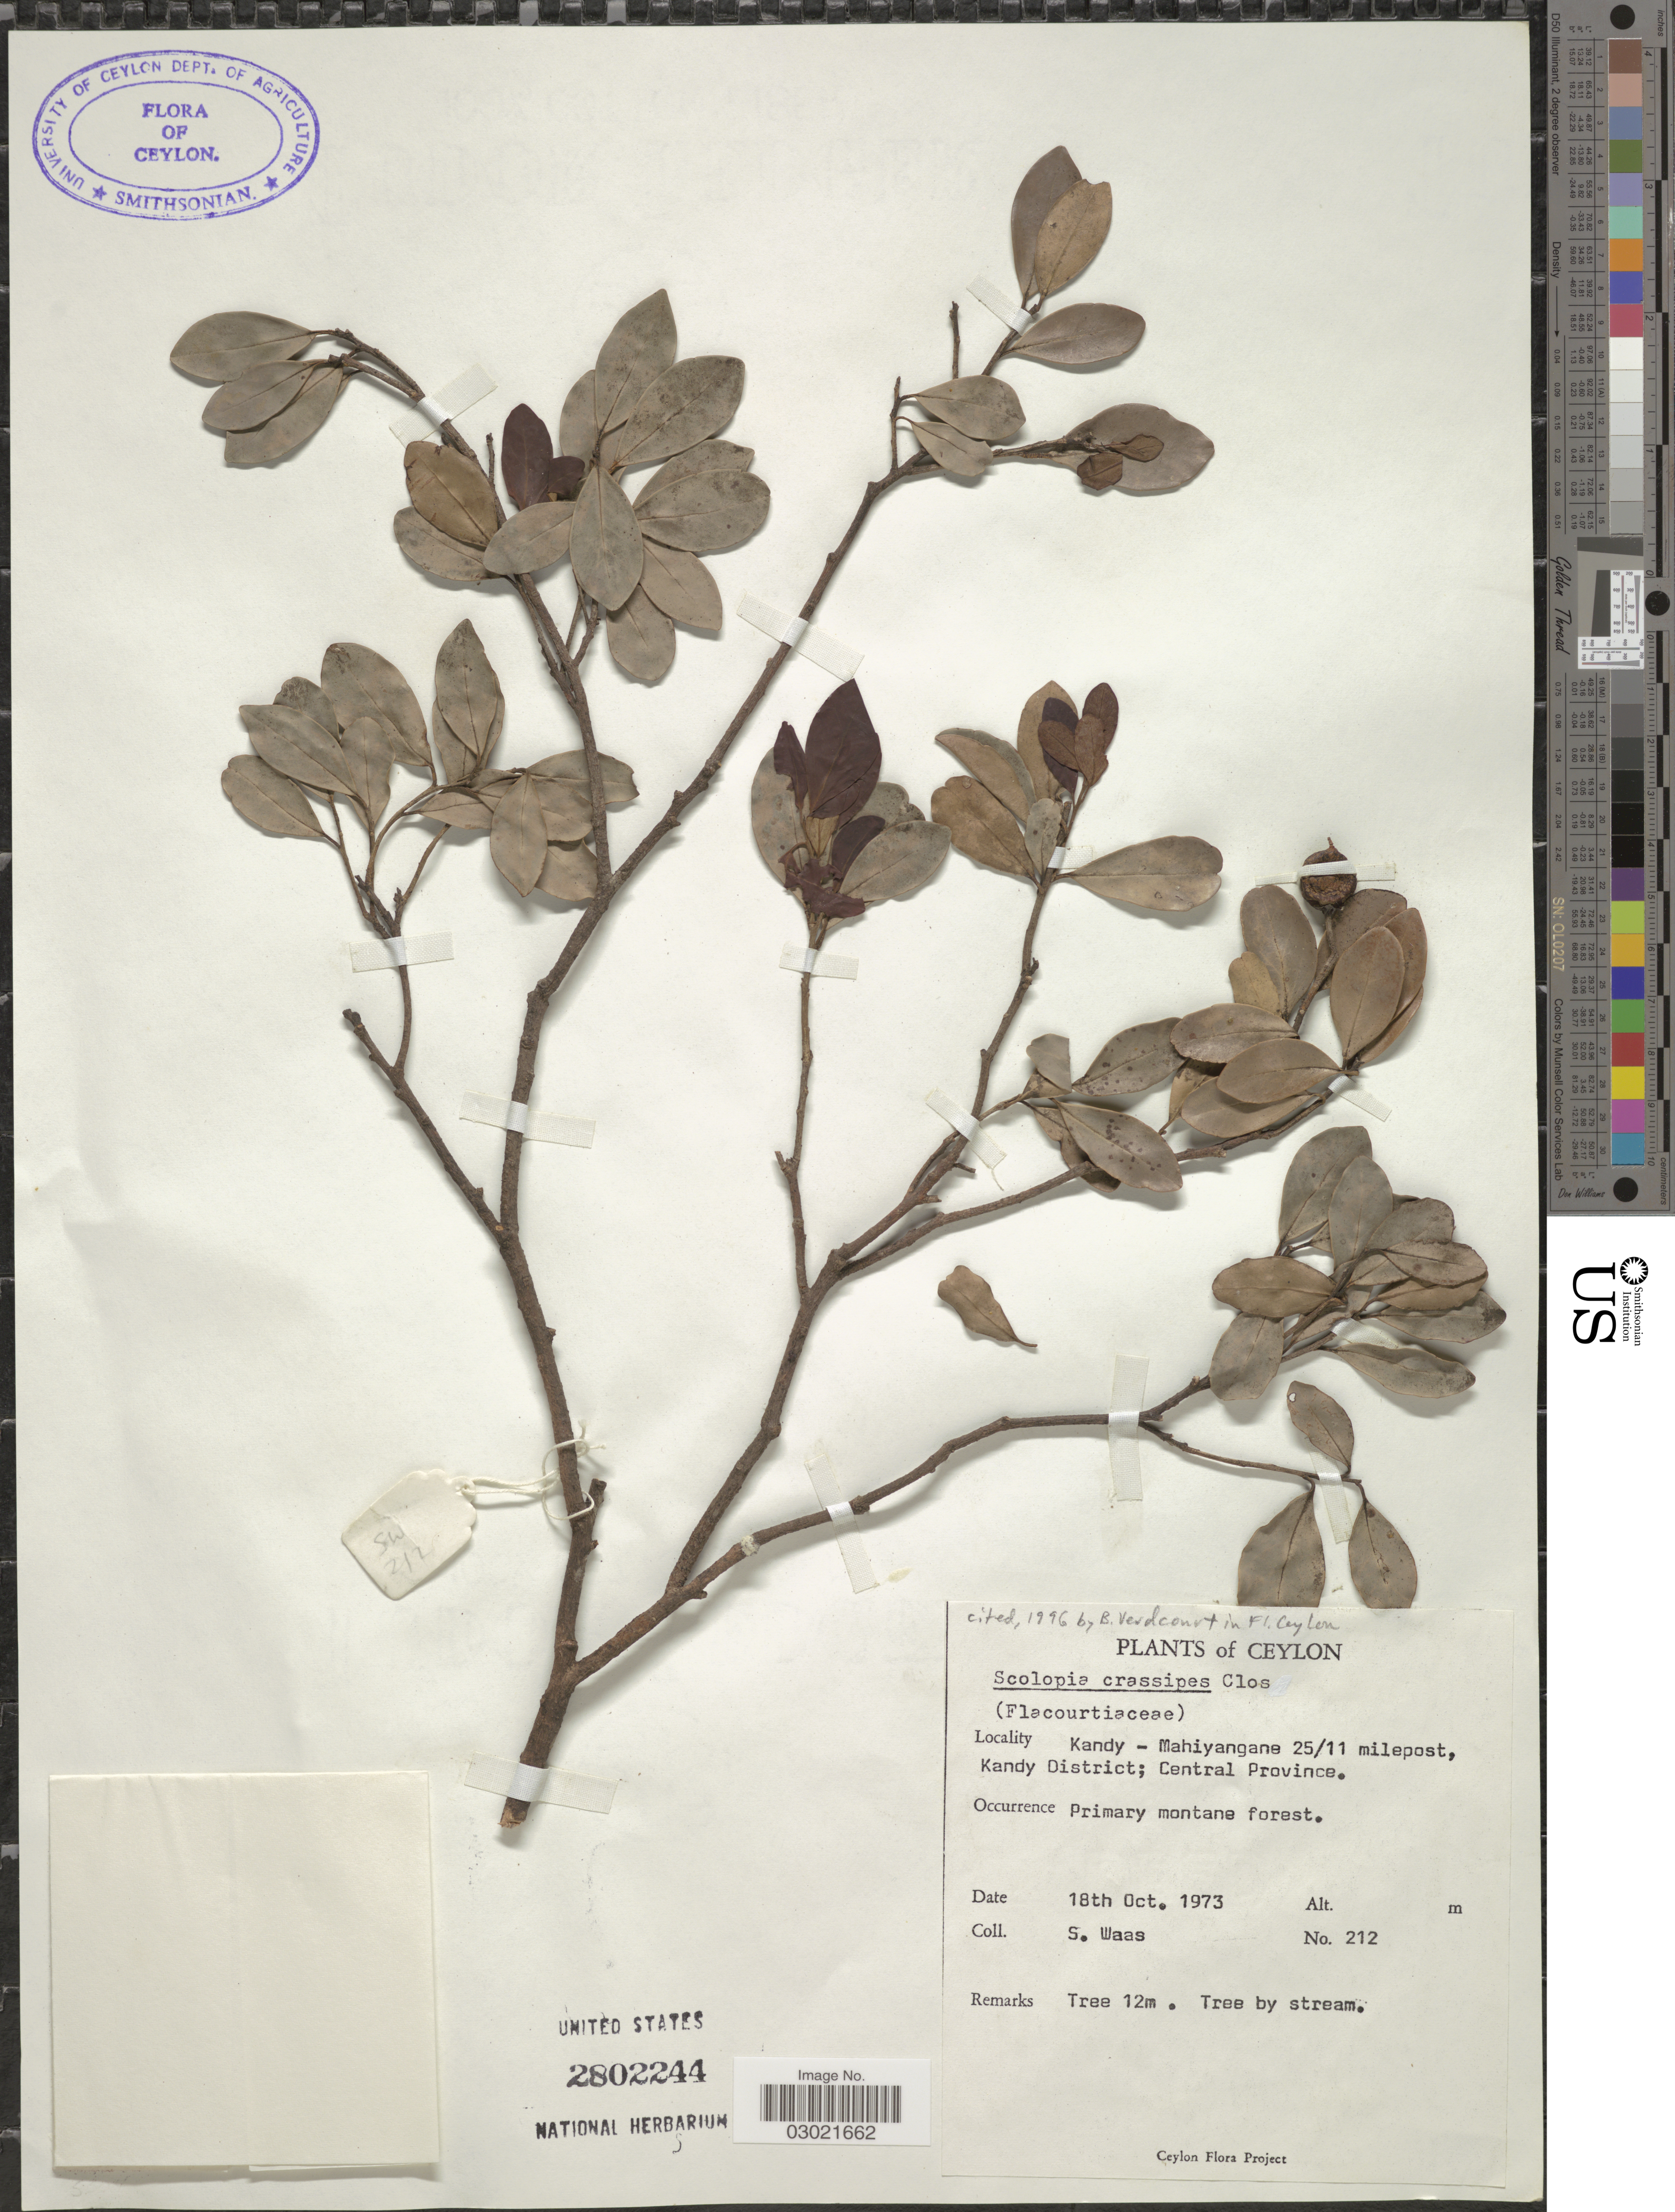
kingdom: Plantae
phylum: Tracheophyta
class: Magnoliopsida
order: Malpighiales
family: Salicaceae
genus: Scolopia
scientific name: Scolopia crassipes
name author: Clos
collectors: S. Waas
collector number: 212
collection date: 1973-10-18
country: Sri Lanka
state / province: Central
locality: Ceylon. Kandy - Mahiyangane 25/11 milepost, Kandy District; Central Province.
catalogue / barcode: US 2802244